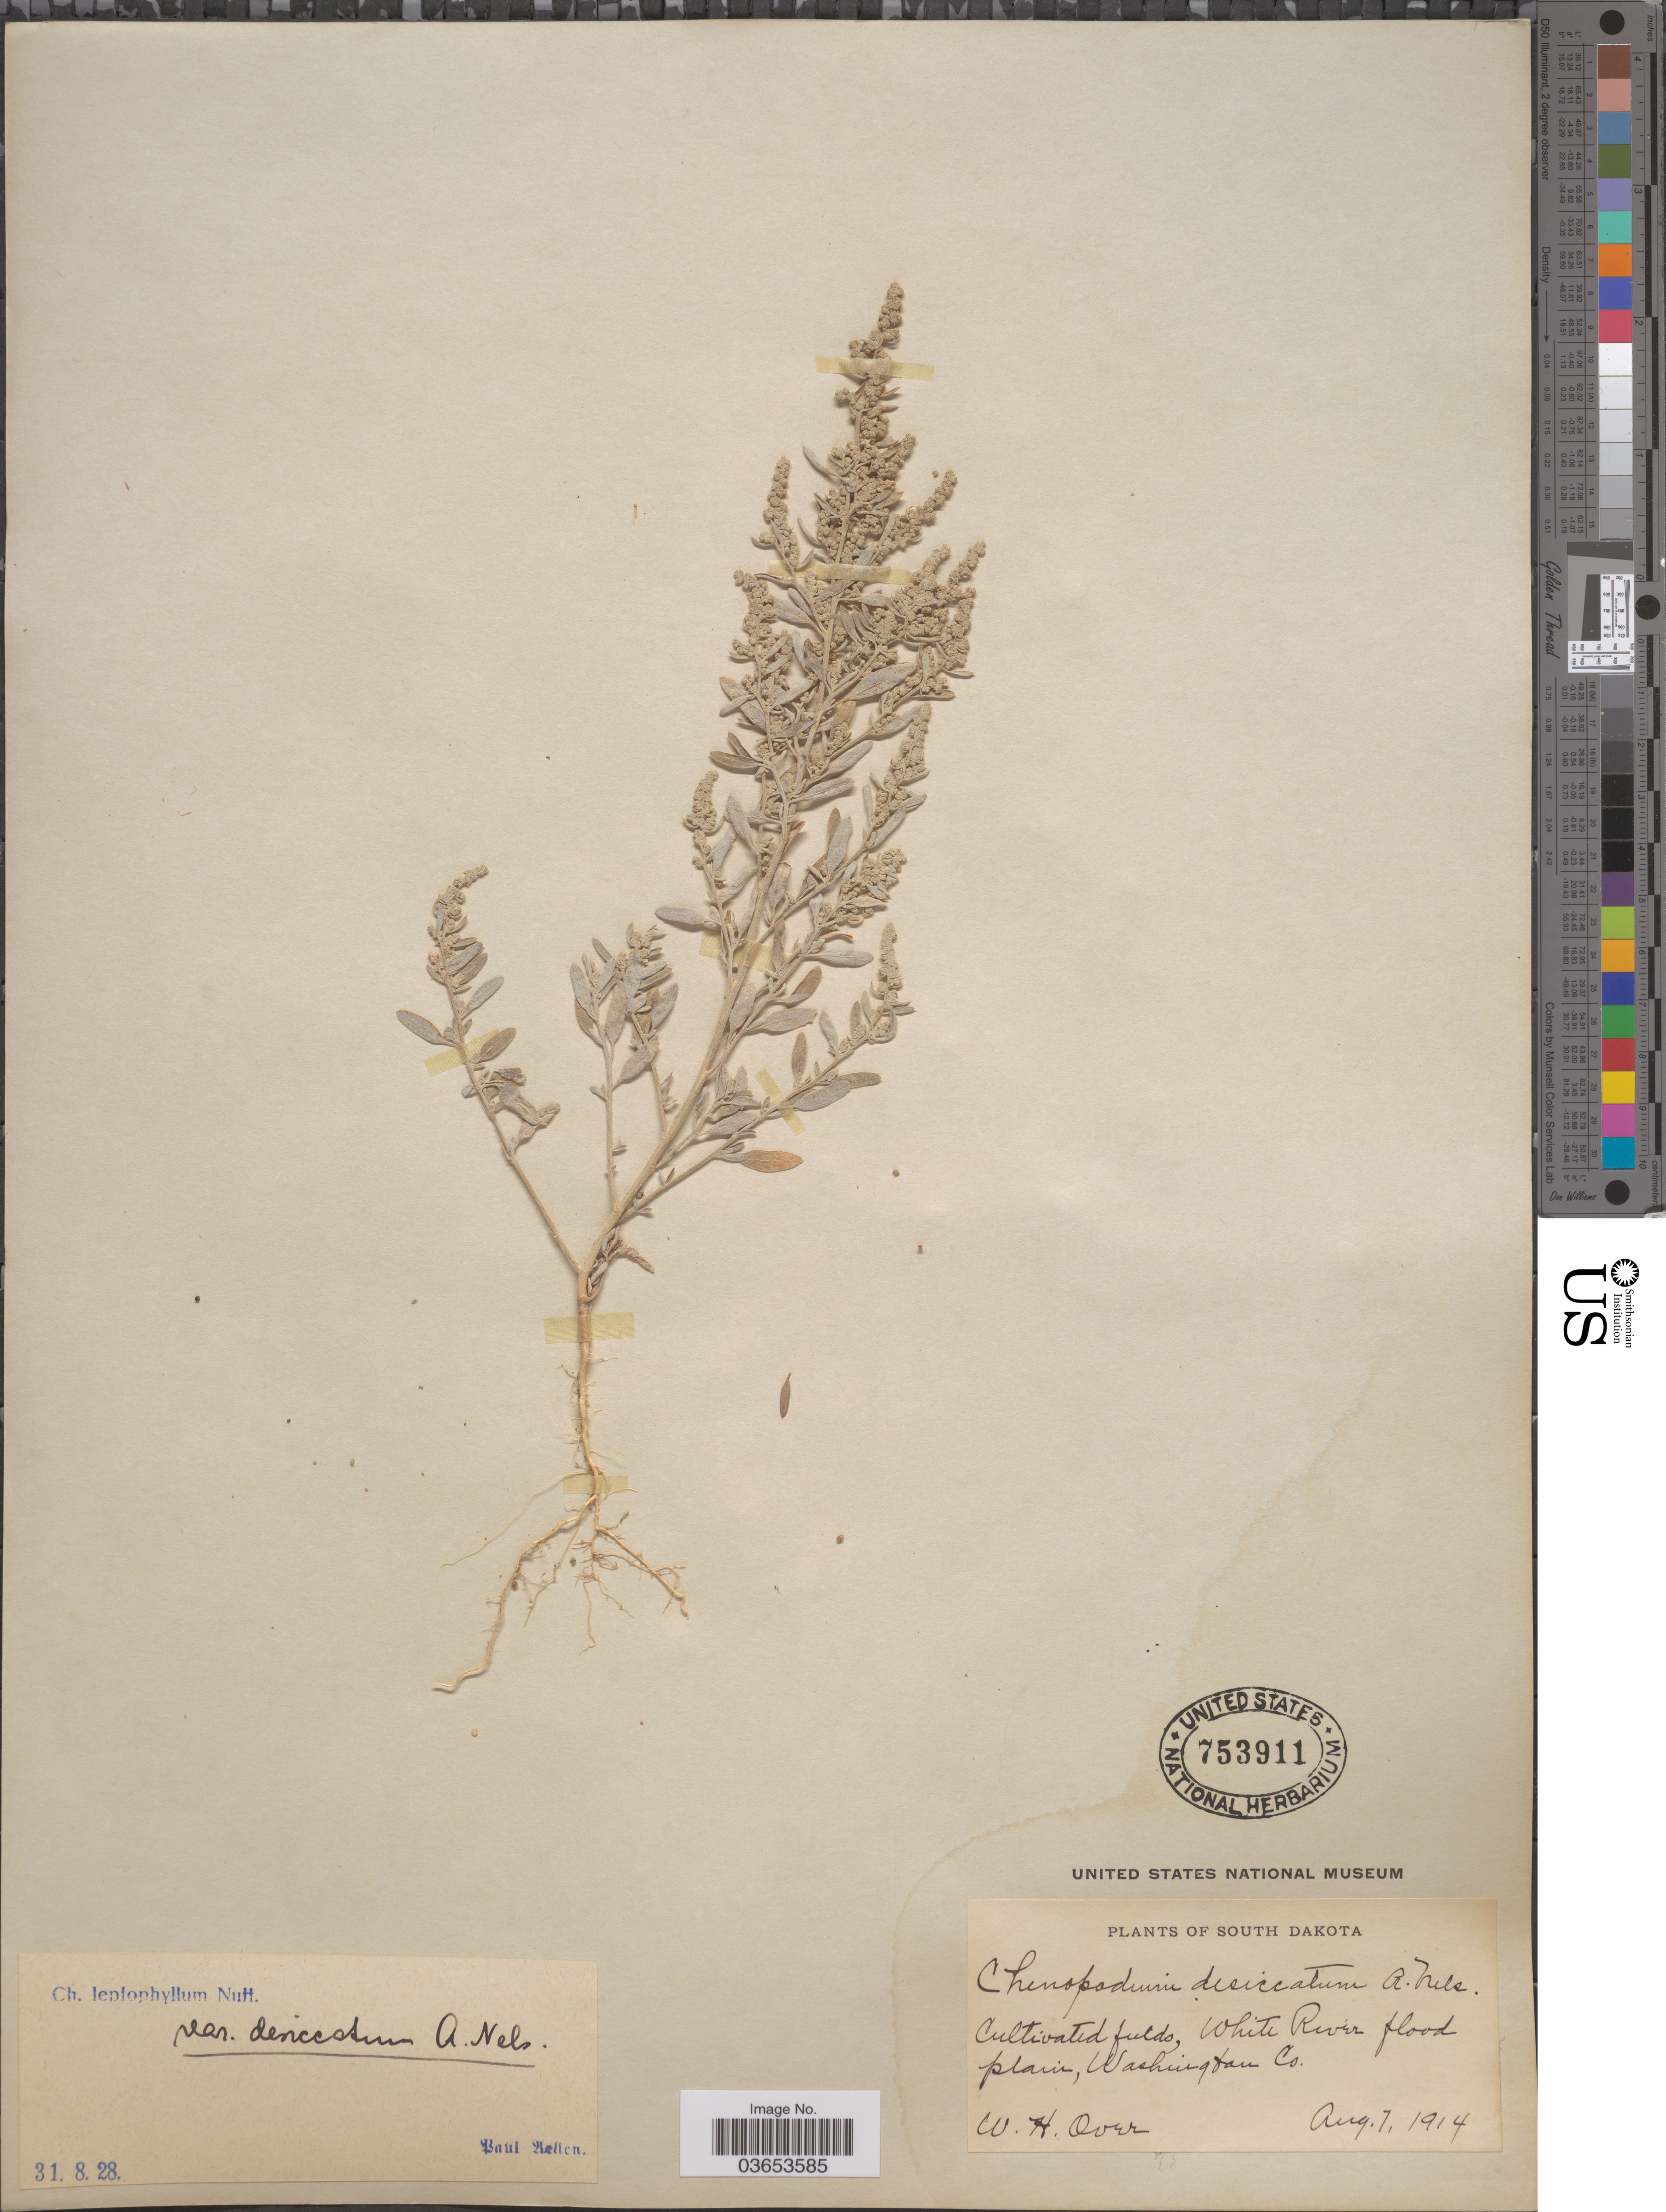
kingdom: Plantae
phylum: Tracheophyta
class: Magnoliopsida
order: Caryophyllales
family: Amaranthaceae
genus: Chenopodium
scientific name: Chenopodium leptophyllum var. desiccatum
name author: (A. Nelson) Aellen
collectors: W. Over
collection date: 1914-08-07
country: United States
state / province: South Dakota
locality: White River flood plain, Washington Co.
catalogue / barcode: US 753911